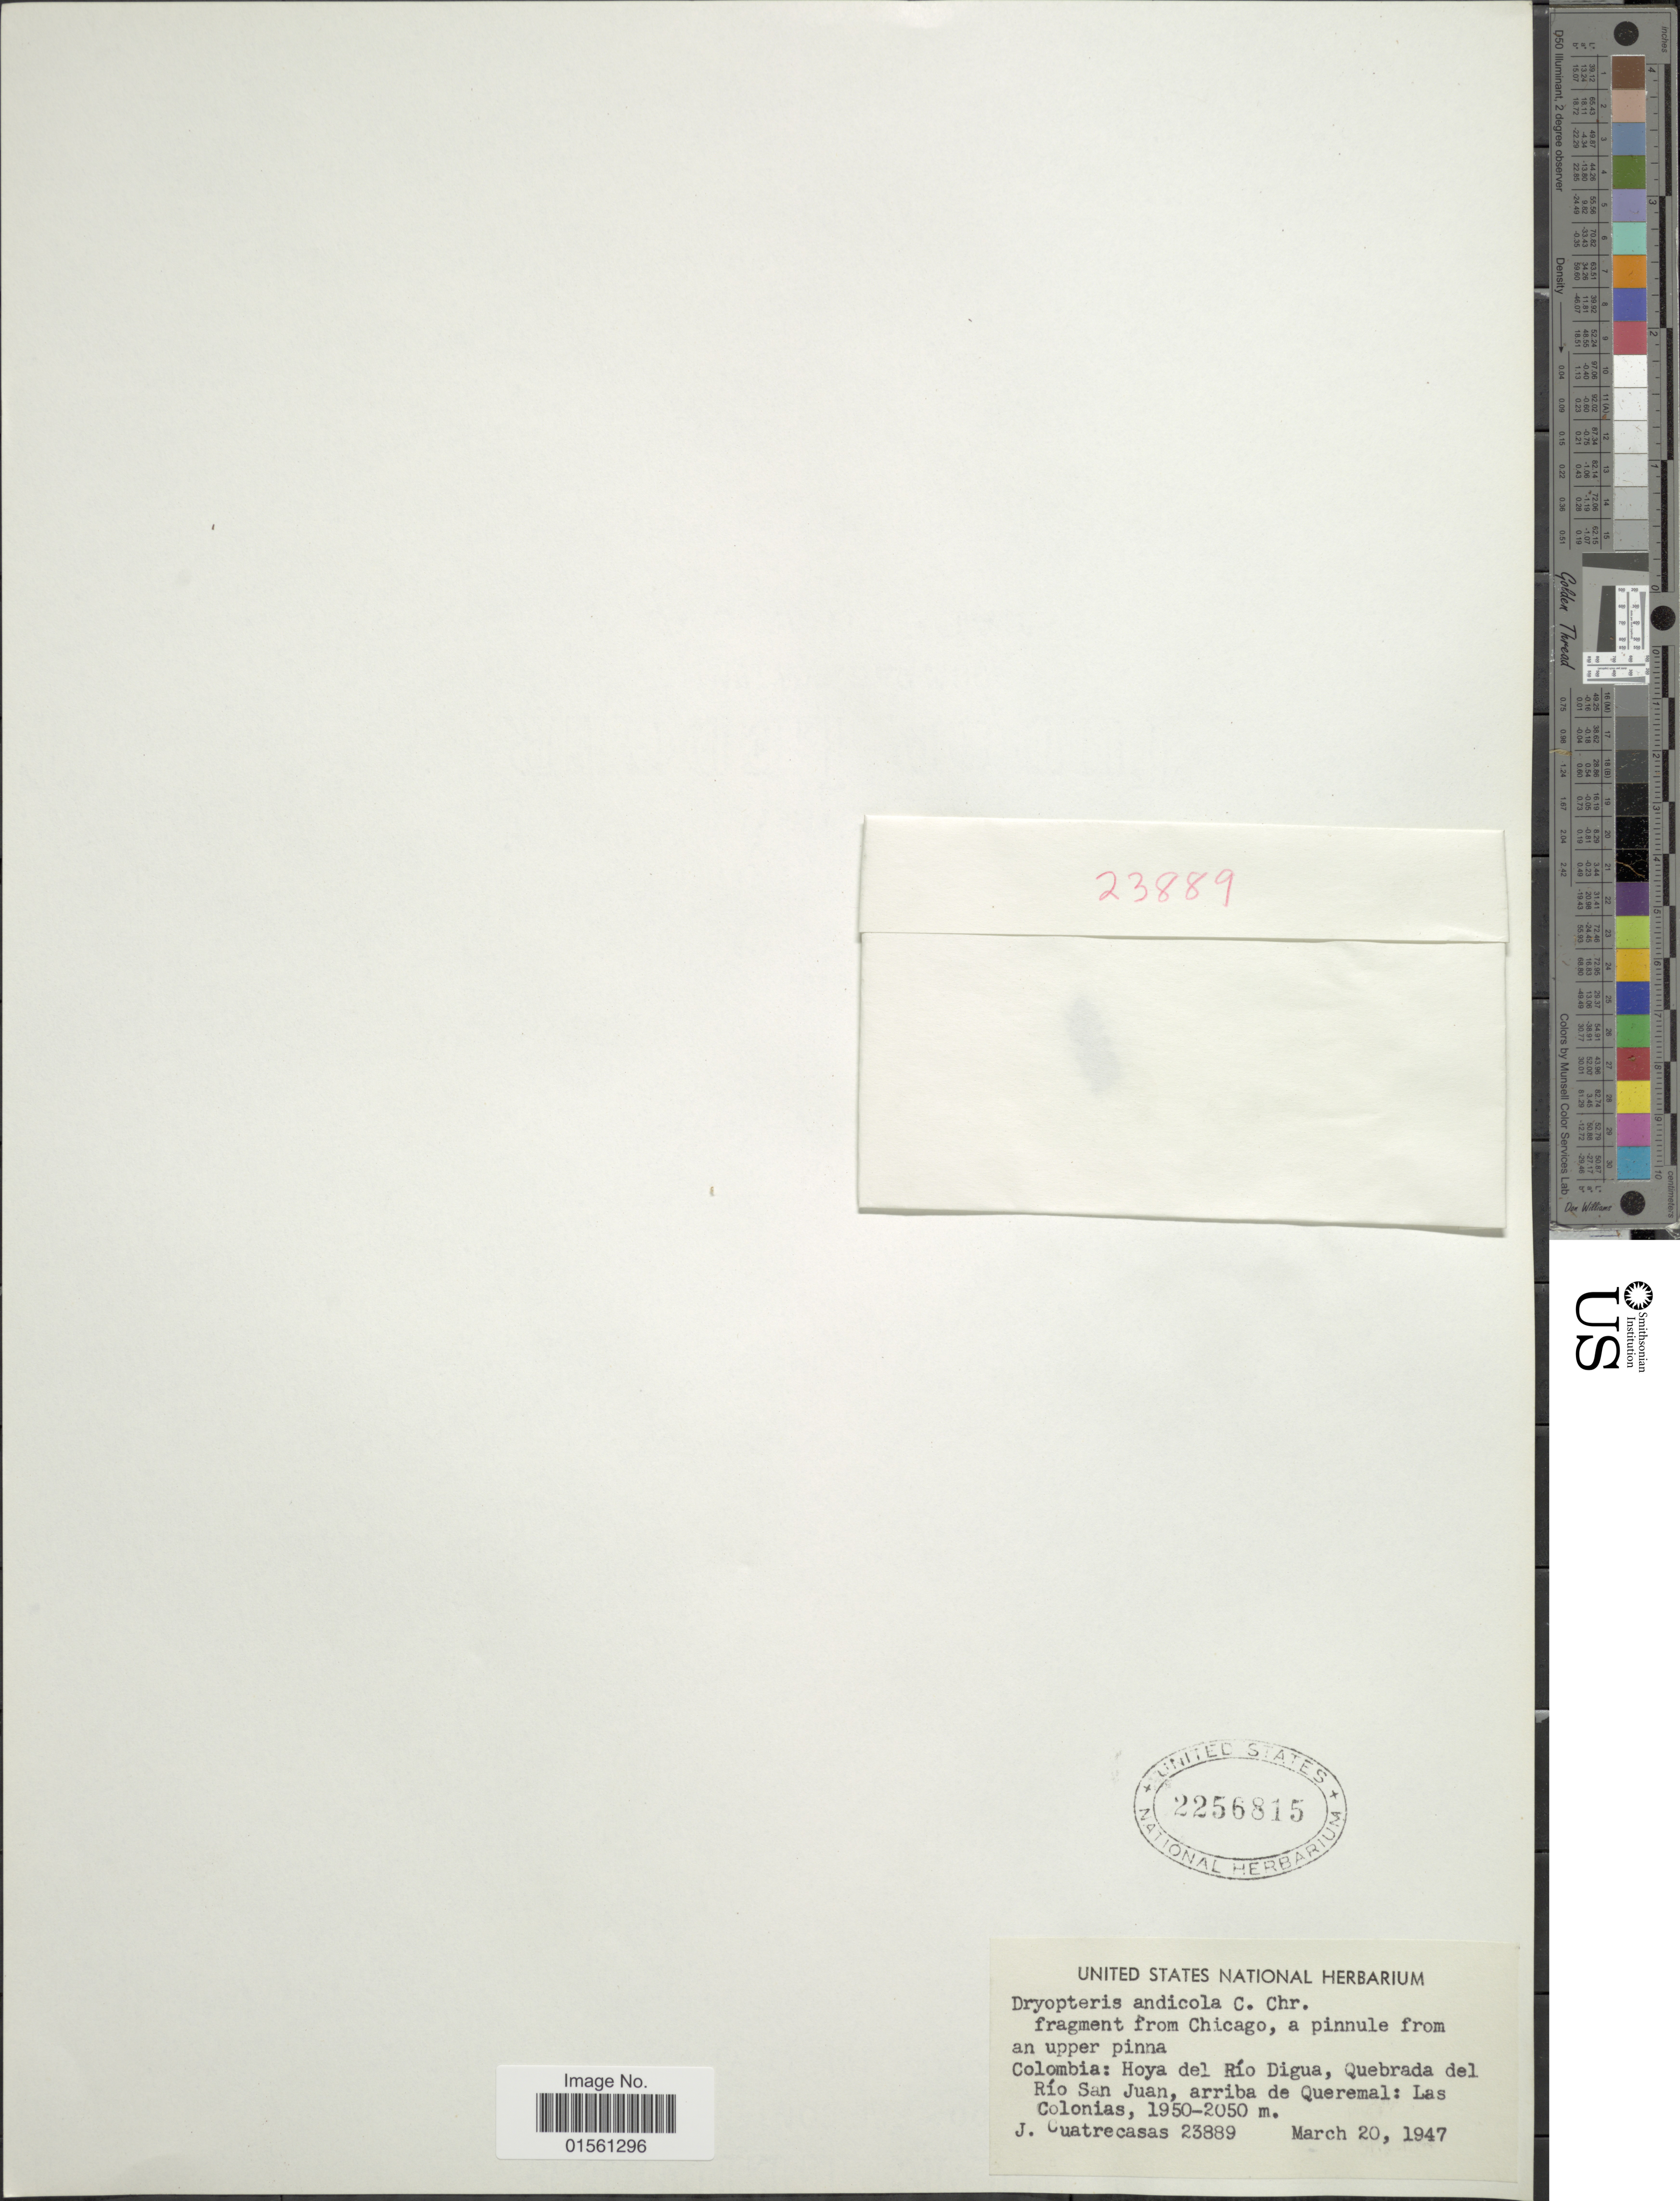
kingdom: Plantae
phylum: Tracheophyta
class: Polypodiopsida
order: Polypodiales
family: Dryopteridaceae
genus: Megalastrum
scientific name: Megalastrum andicola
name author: (C. Chr.) A.R. Sm. & R.C. Moran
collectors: J. Cuatrecasas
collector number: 23889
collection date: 1947-03-20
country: Colombia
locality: Colombia: Hoya del Rio Digua, Quebrada del Rio San Juan, arriba de Queremal: Las Colonias.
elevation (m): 1950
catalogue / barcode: US 2256815